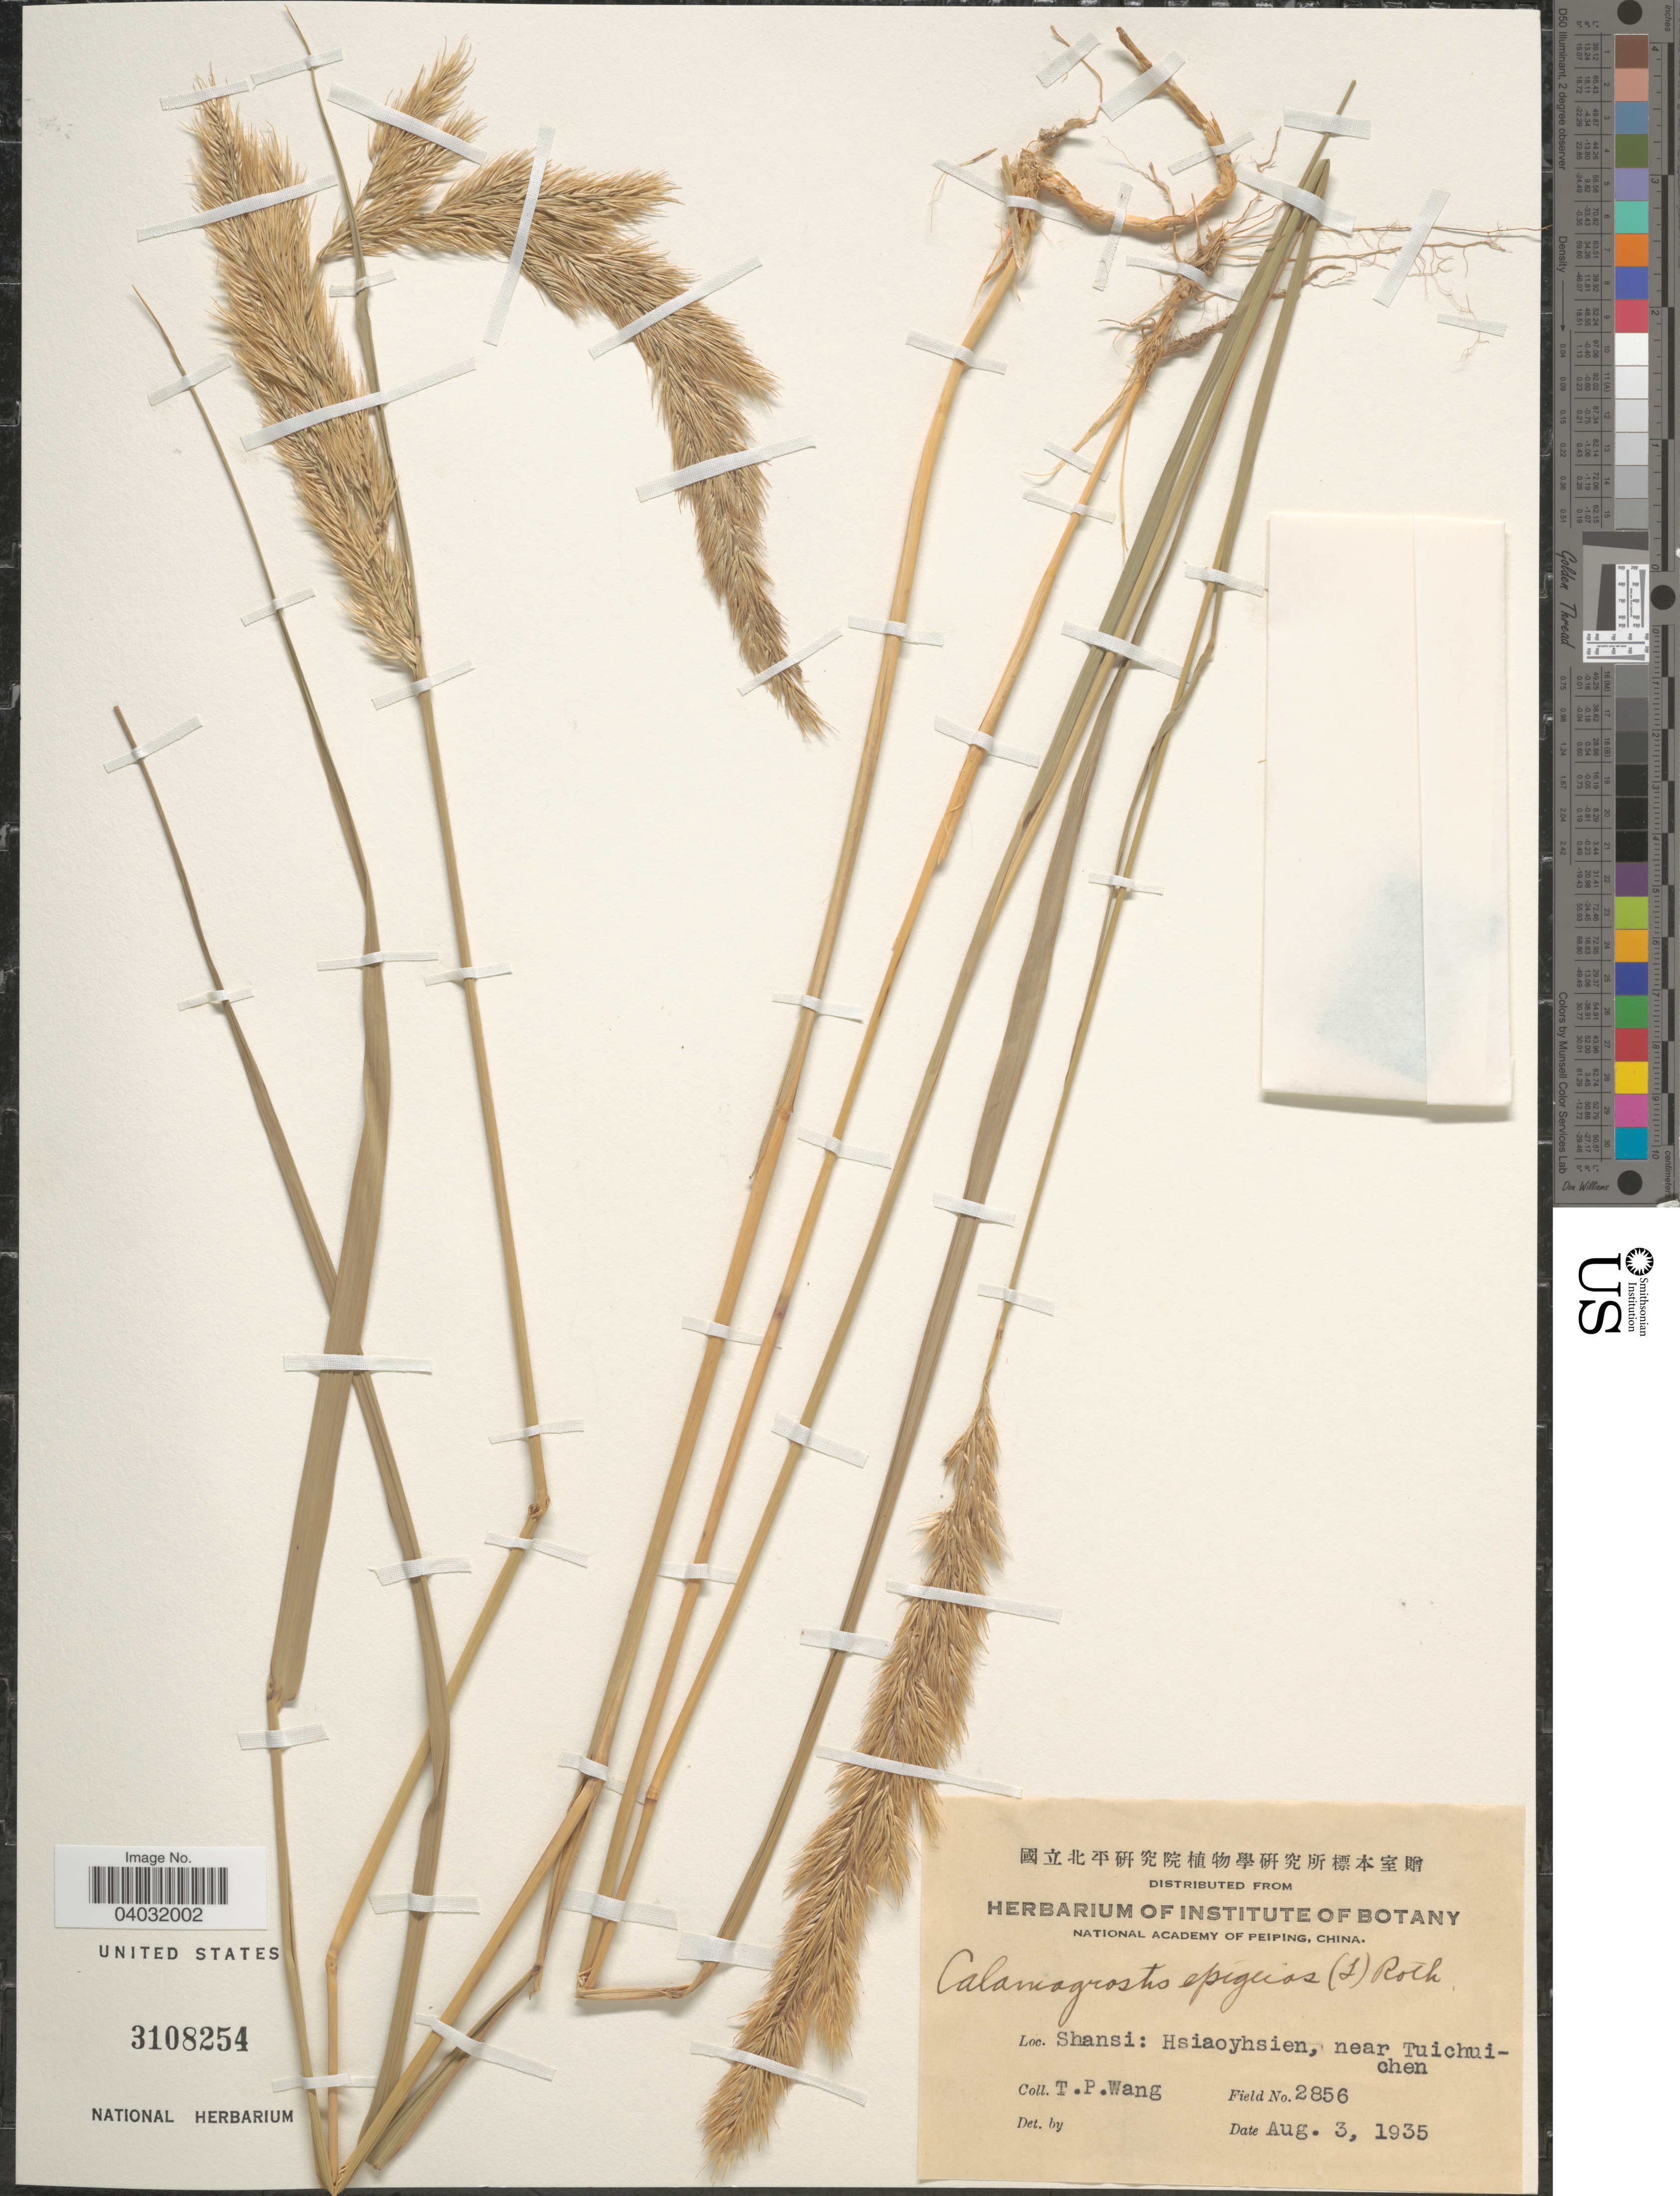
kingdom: Plantae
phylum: Tracheophyta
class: Liliopsida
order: Poales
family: Poaceae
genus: Calamagrostis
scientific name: Calamagrostis epigeios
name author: (L.) Roth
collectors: T. Wang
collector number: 2856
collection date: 1935-08-03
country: China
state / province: Shanxi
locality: Shansi: Hsiaoyhsien, near Tuichuichen.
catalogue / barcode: US 3108254